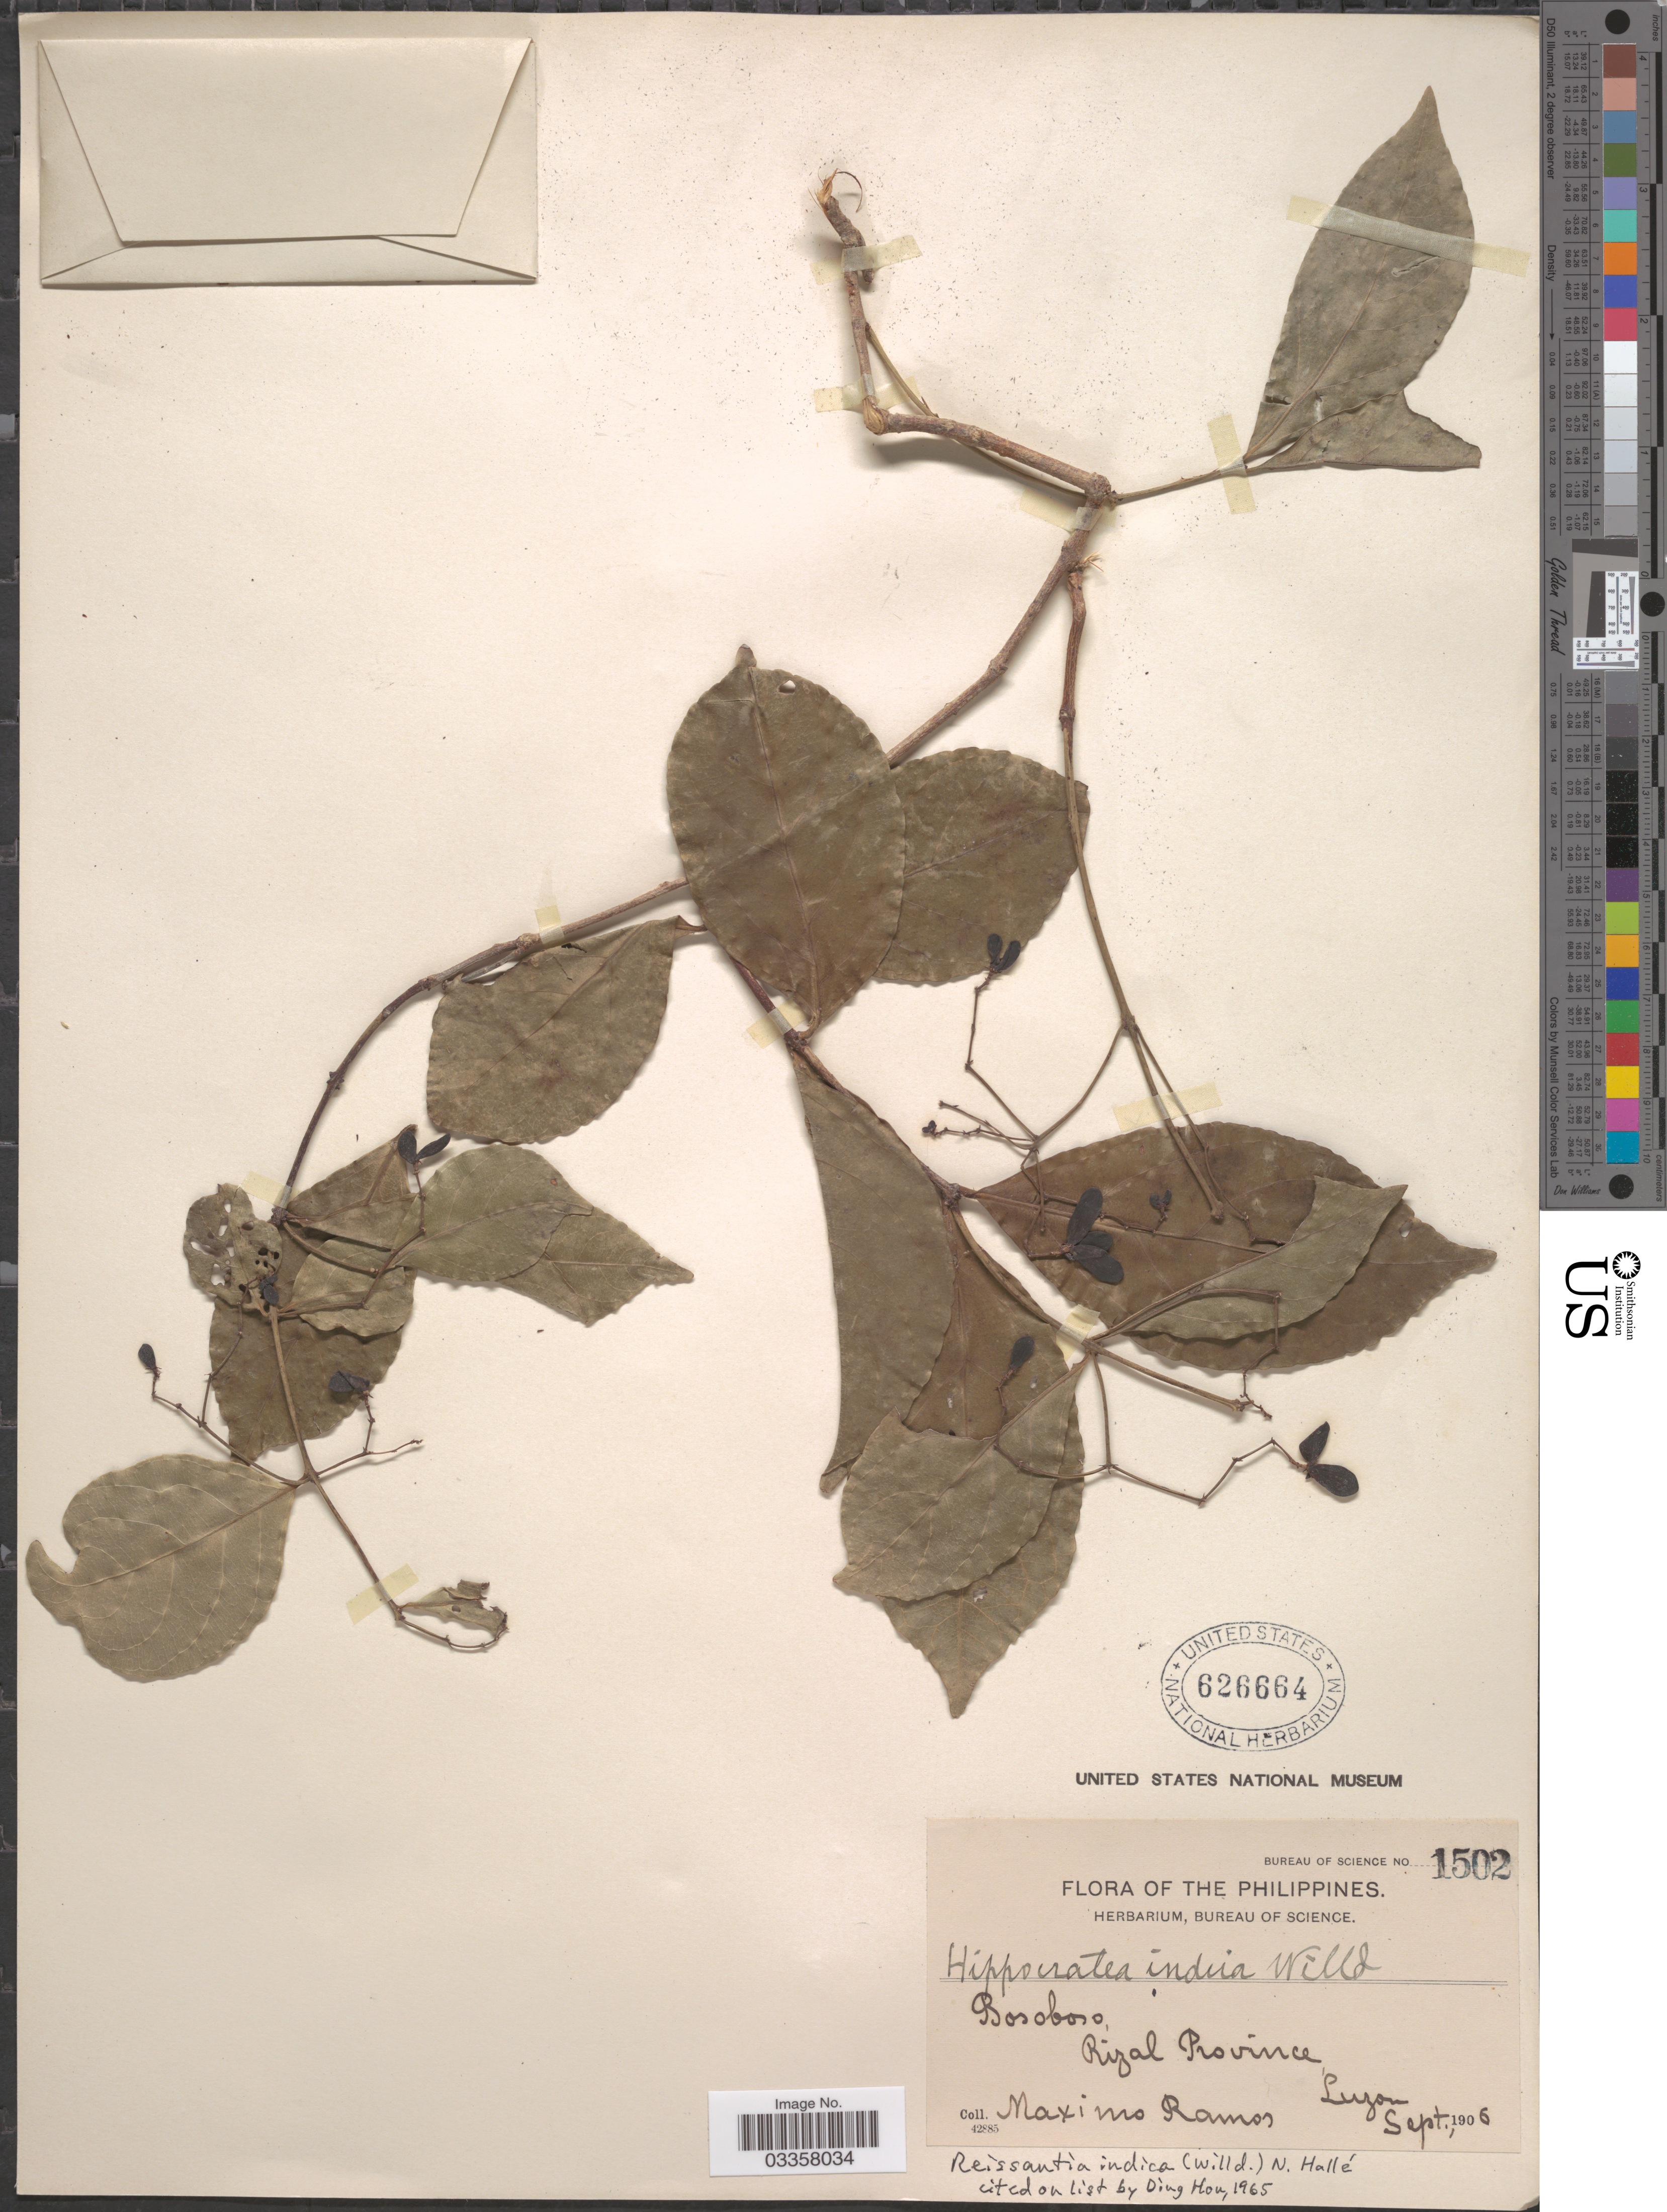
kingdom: Plantae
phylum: Tracheophyta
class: Magnoliopsida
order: Celastrales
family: Celastraceae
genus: Reissantia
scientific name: Reissantia indica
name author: (Willd.) N. Hallé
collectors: M. Ramos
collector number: Bureau of Science 1502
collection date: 1906-09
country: Philippines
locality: Bosoboso, Rizal Province, Luzon.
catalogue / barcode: US 626664